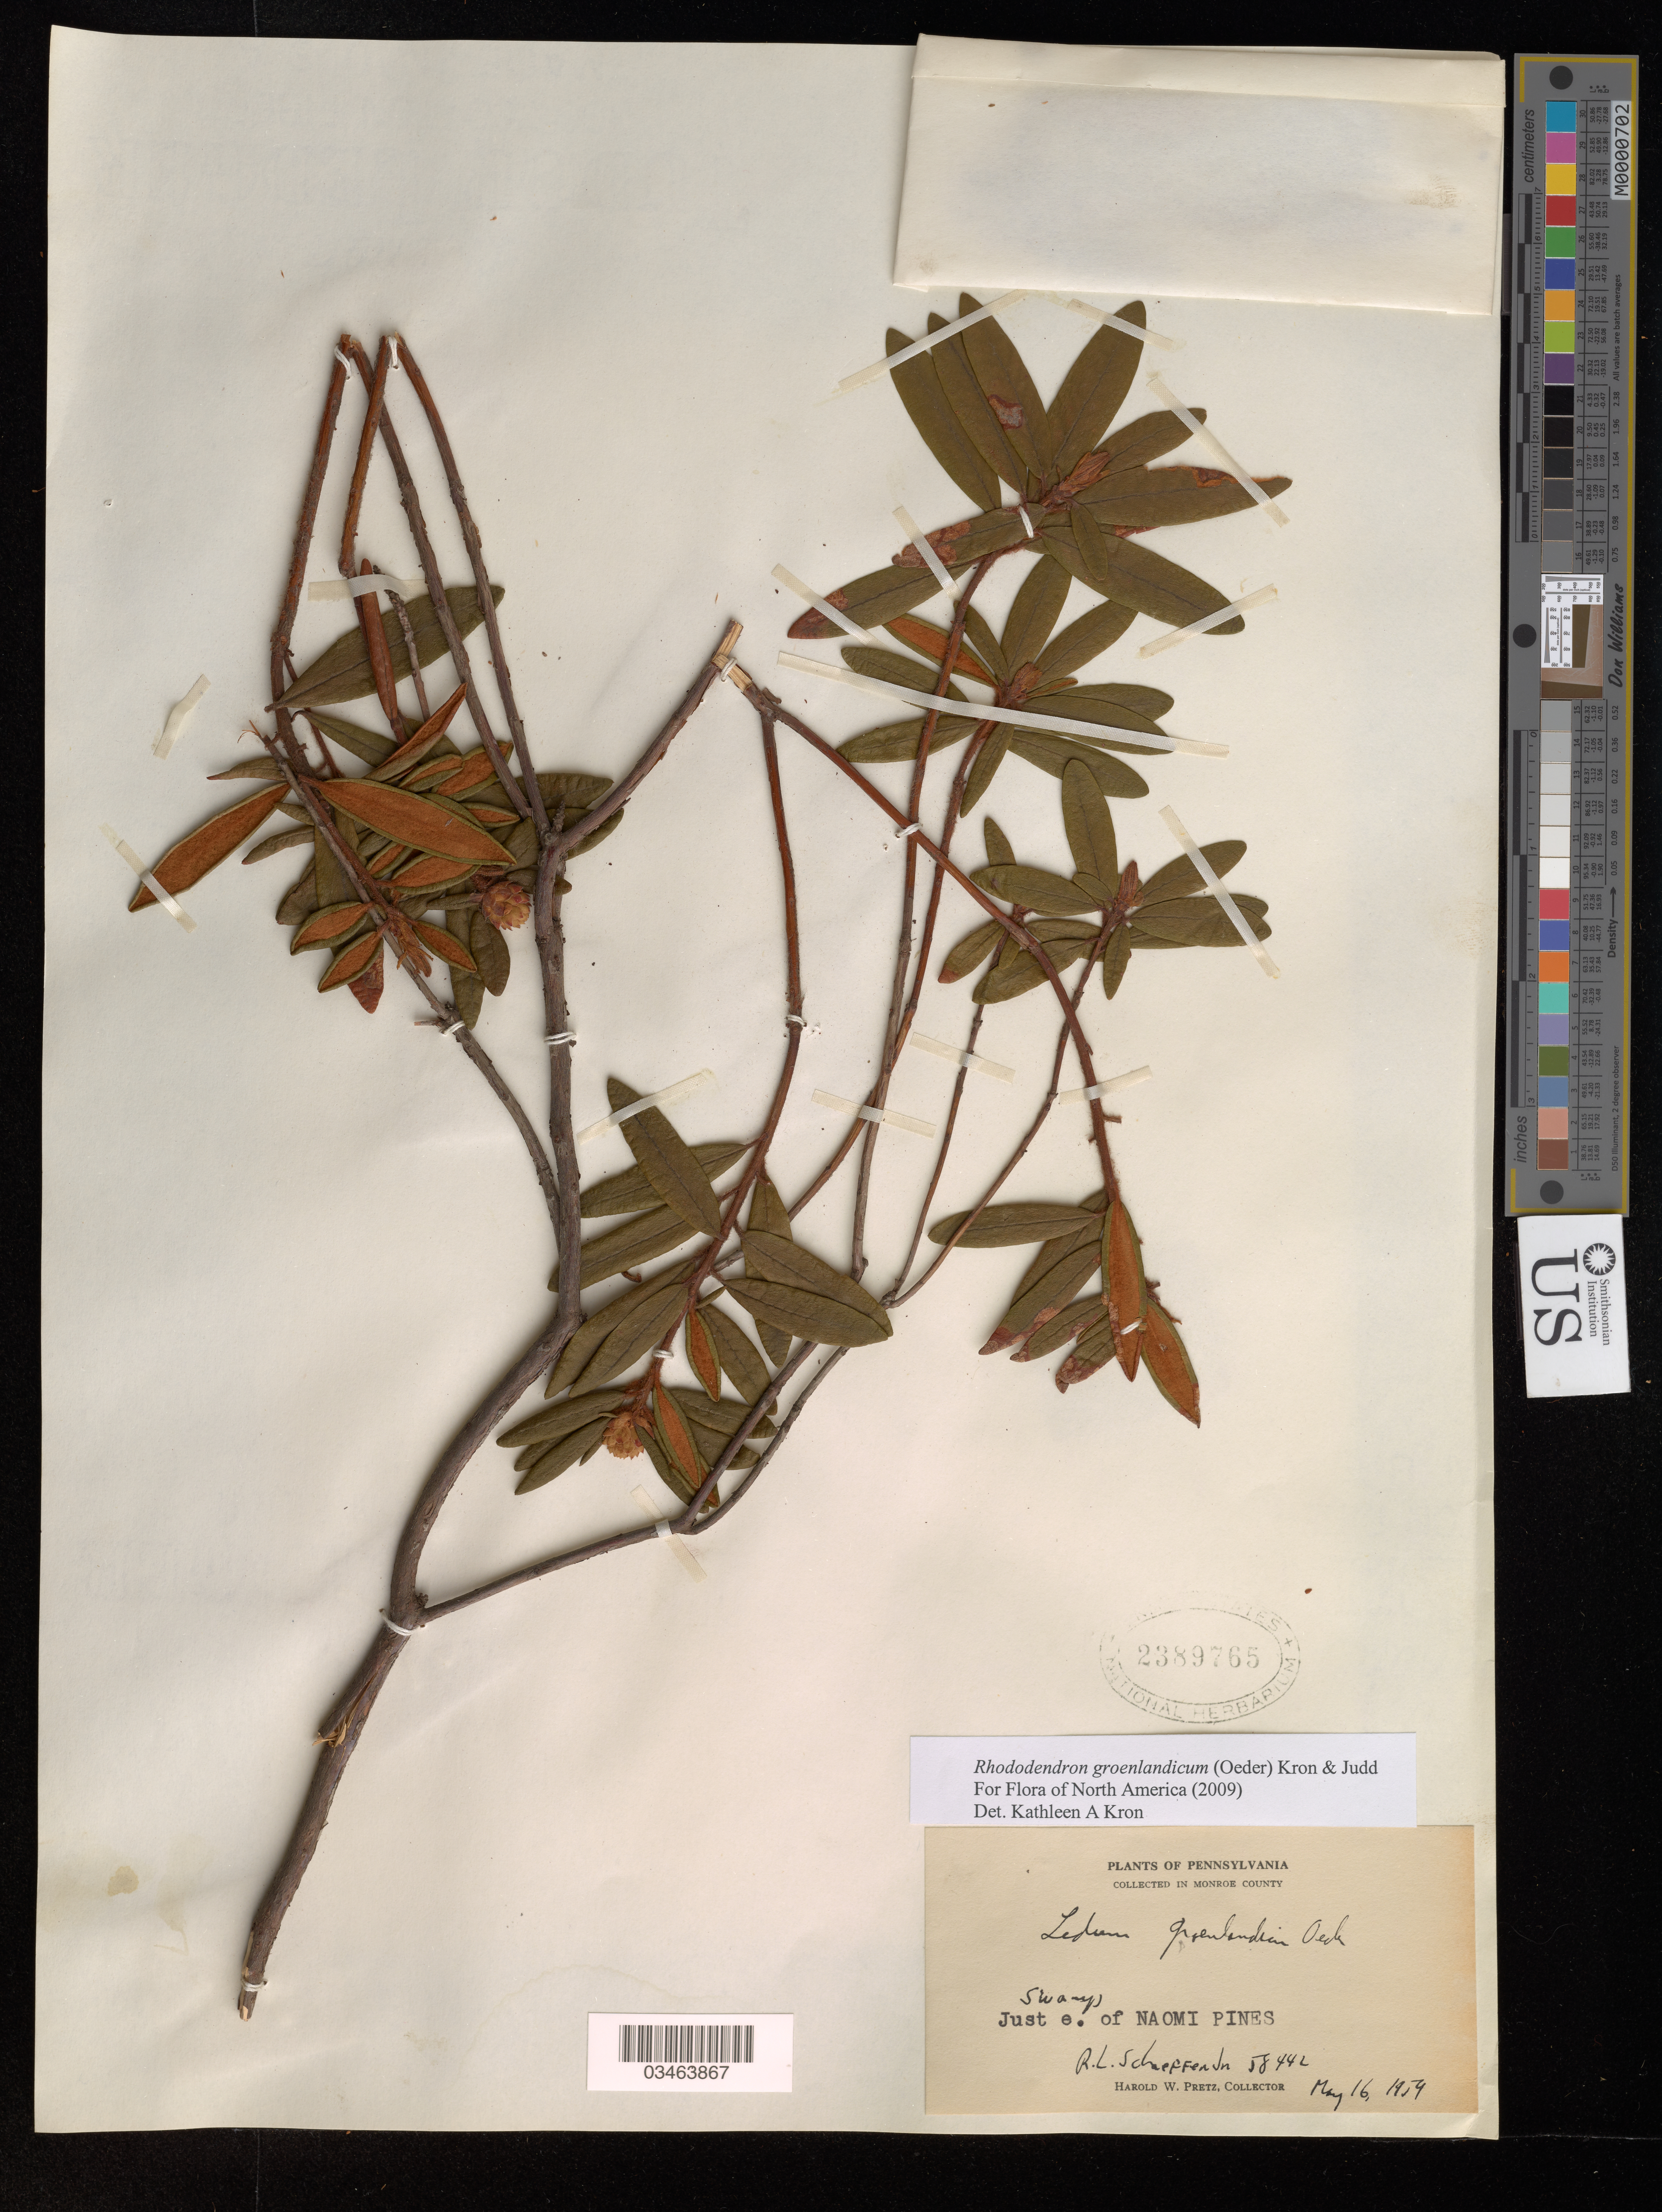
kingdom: Plantae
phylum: Tracheophyta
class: Magnoliopsida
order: Ericales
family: Ericaceae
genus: Rhododendron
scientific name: Rhododendron groenlandicum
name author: (Oeder) Kron & Judd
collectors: R. Schaeffer & H. W. Pretz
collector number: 58442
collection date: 1954-05-16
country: United States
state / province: Pennsylvania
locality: In Monroe County. Just e. of Naomi Pines.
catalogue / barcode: US 2389765